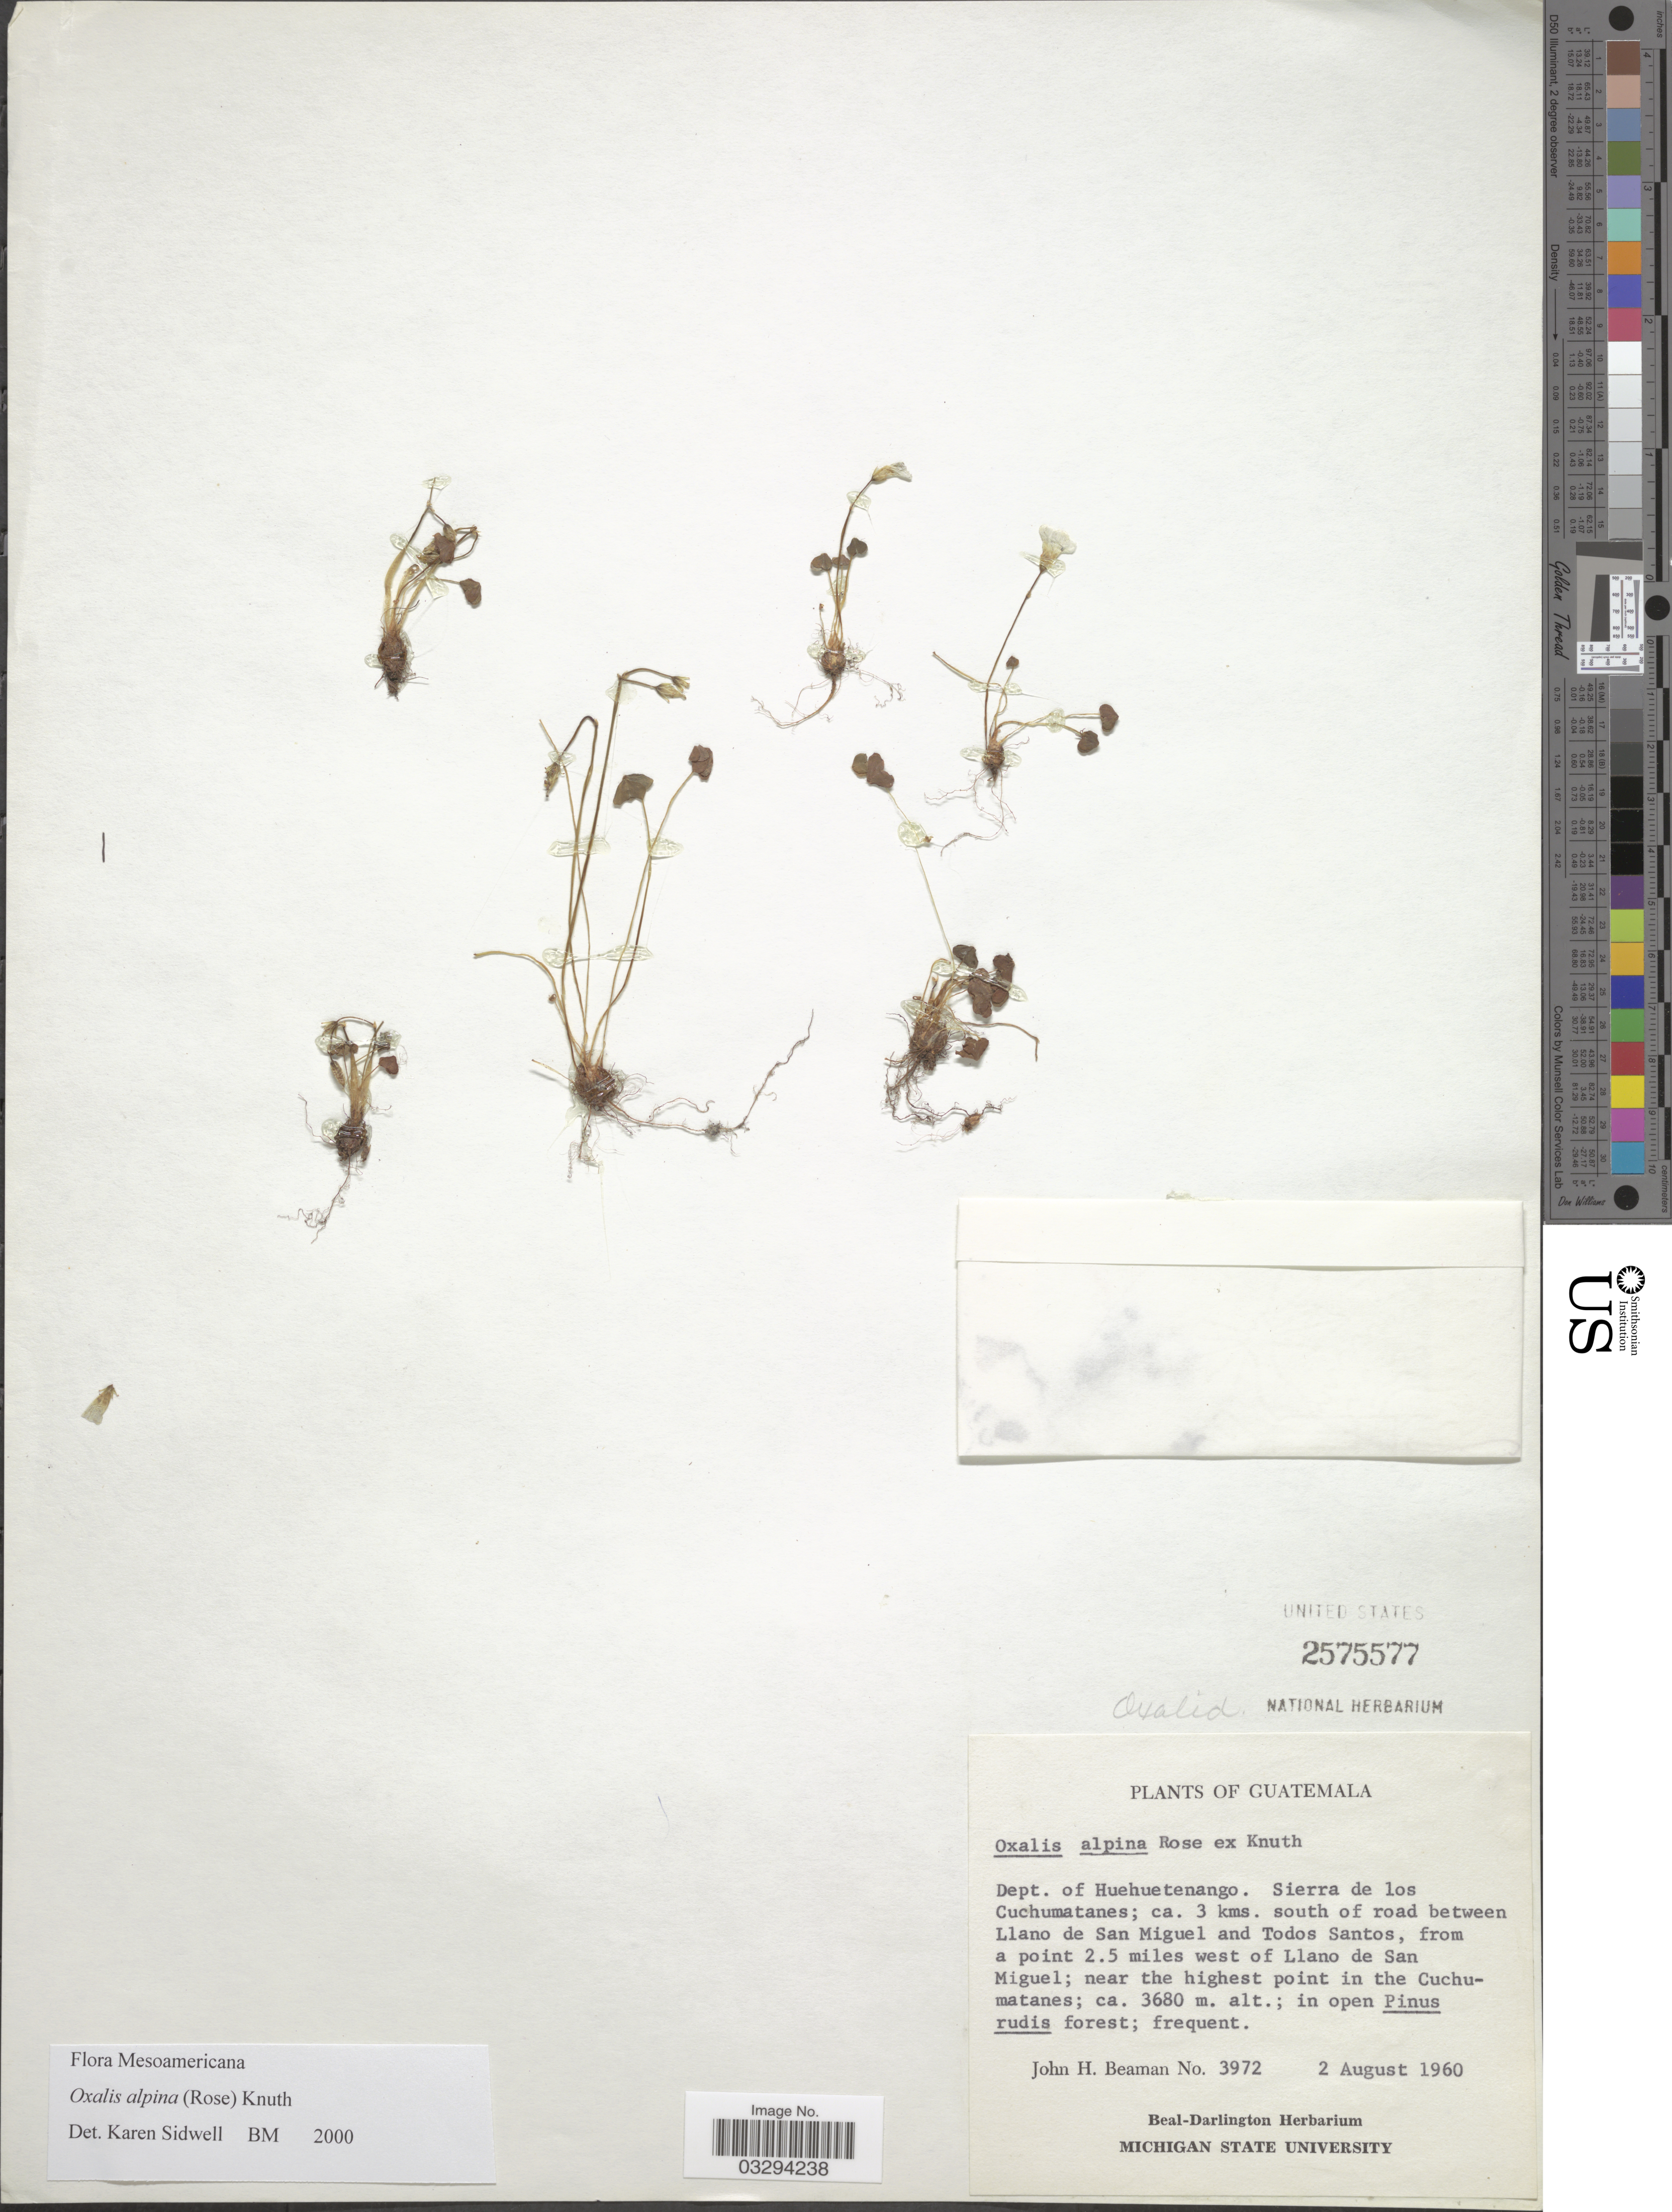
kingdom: Plantae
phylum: Tracheophyta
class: Magnoliopsida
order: Oxalidales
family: Oxalidaceae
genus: Oxalis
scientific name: Oxalis alpina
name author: (Rose) R. Knuth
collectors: J. H. Beaman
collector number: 3972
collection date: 1960-08-02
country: Guatemala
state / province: Huehuetenango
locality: Dept. of Huehuetenango. Sierra de los Cuchumatanes; ca. 3 kms. south of road between Llano de San Miguel and Todos Santos, from a point 2.5 miles west of Llano de San Miguel; near the highest point in the Cuchumatanes.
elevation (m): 3680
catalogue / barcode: US 2575577